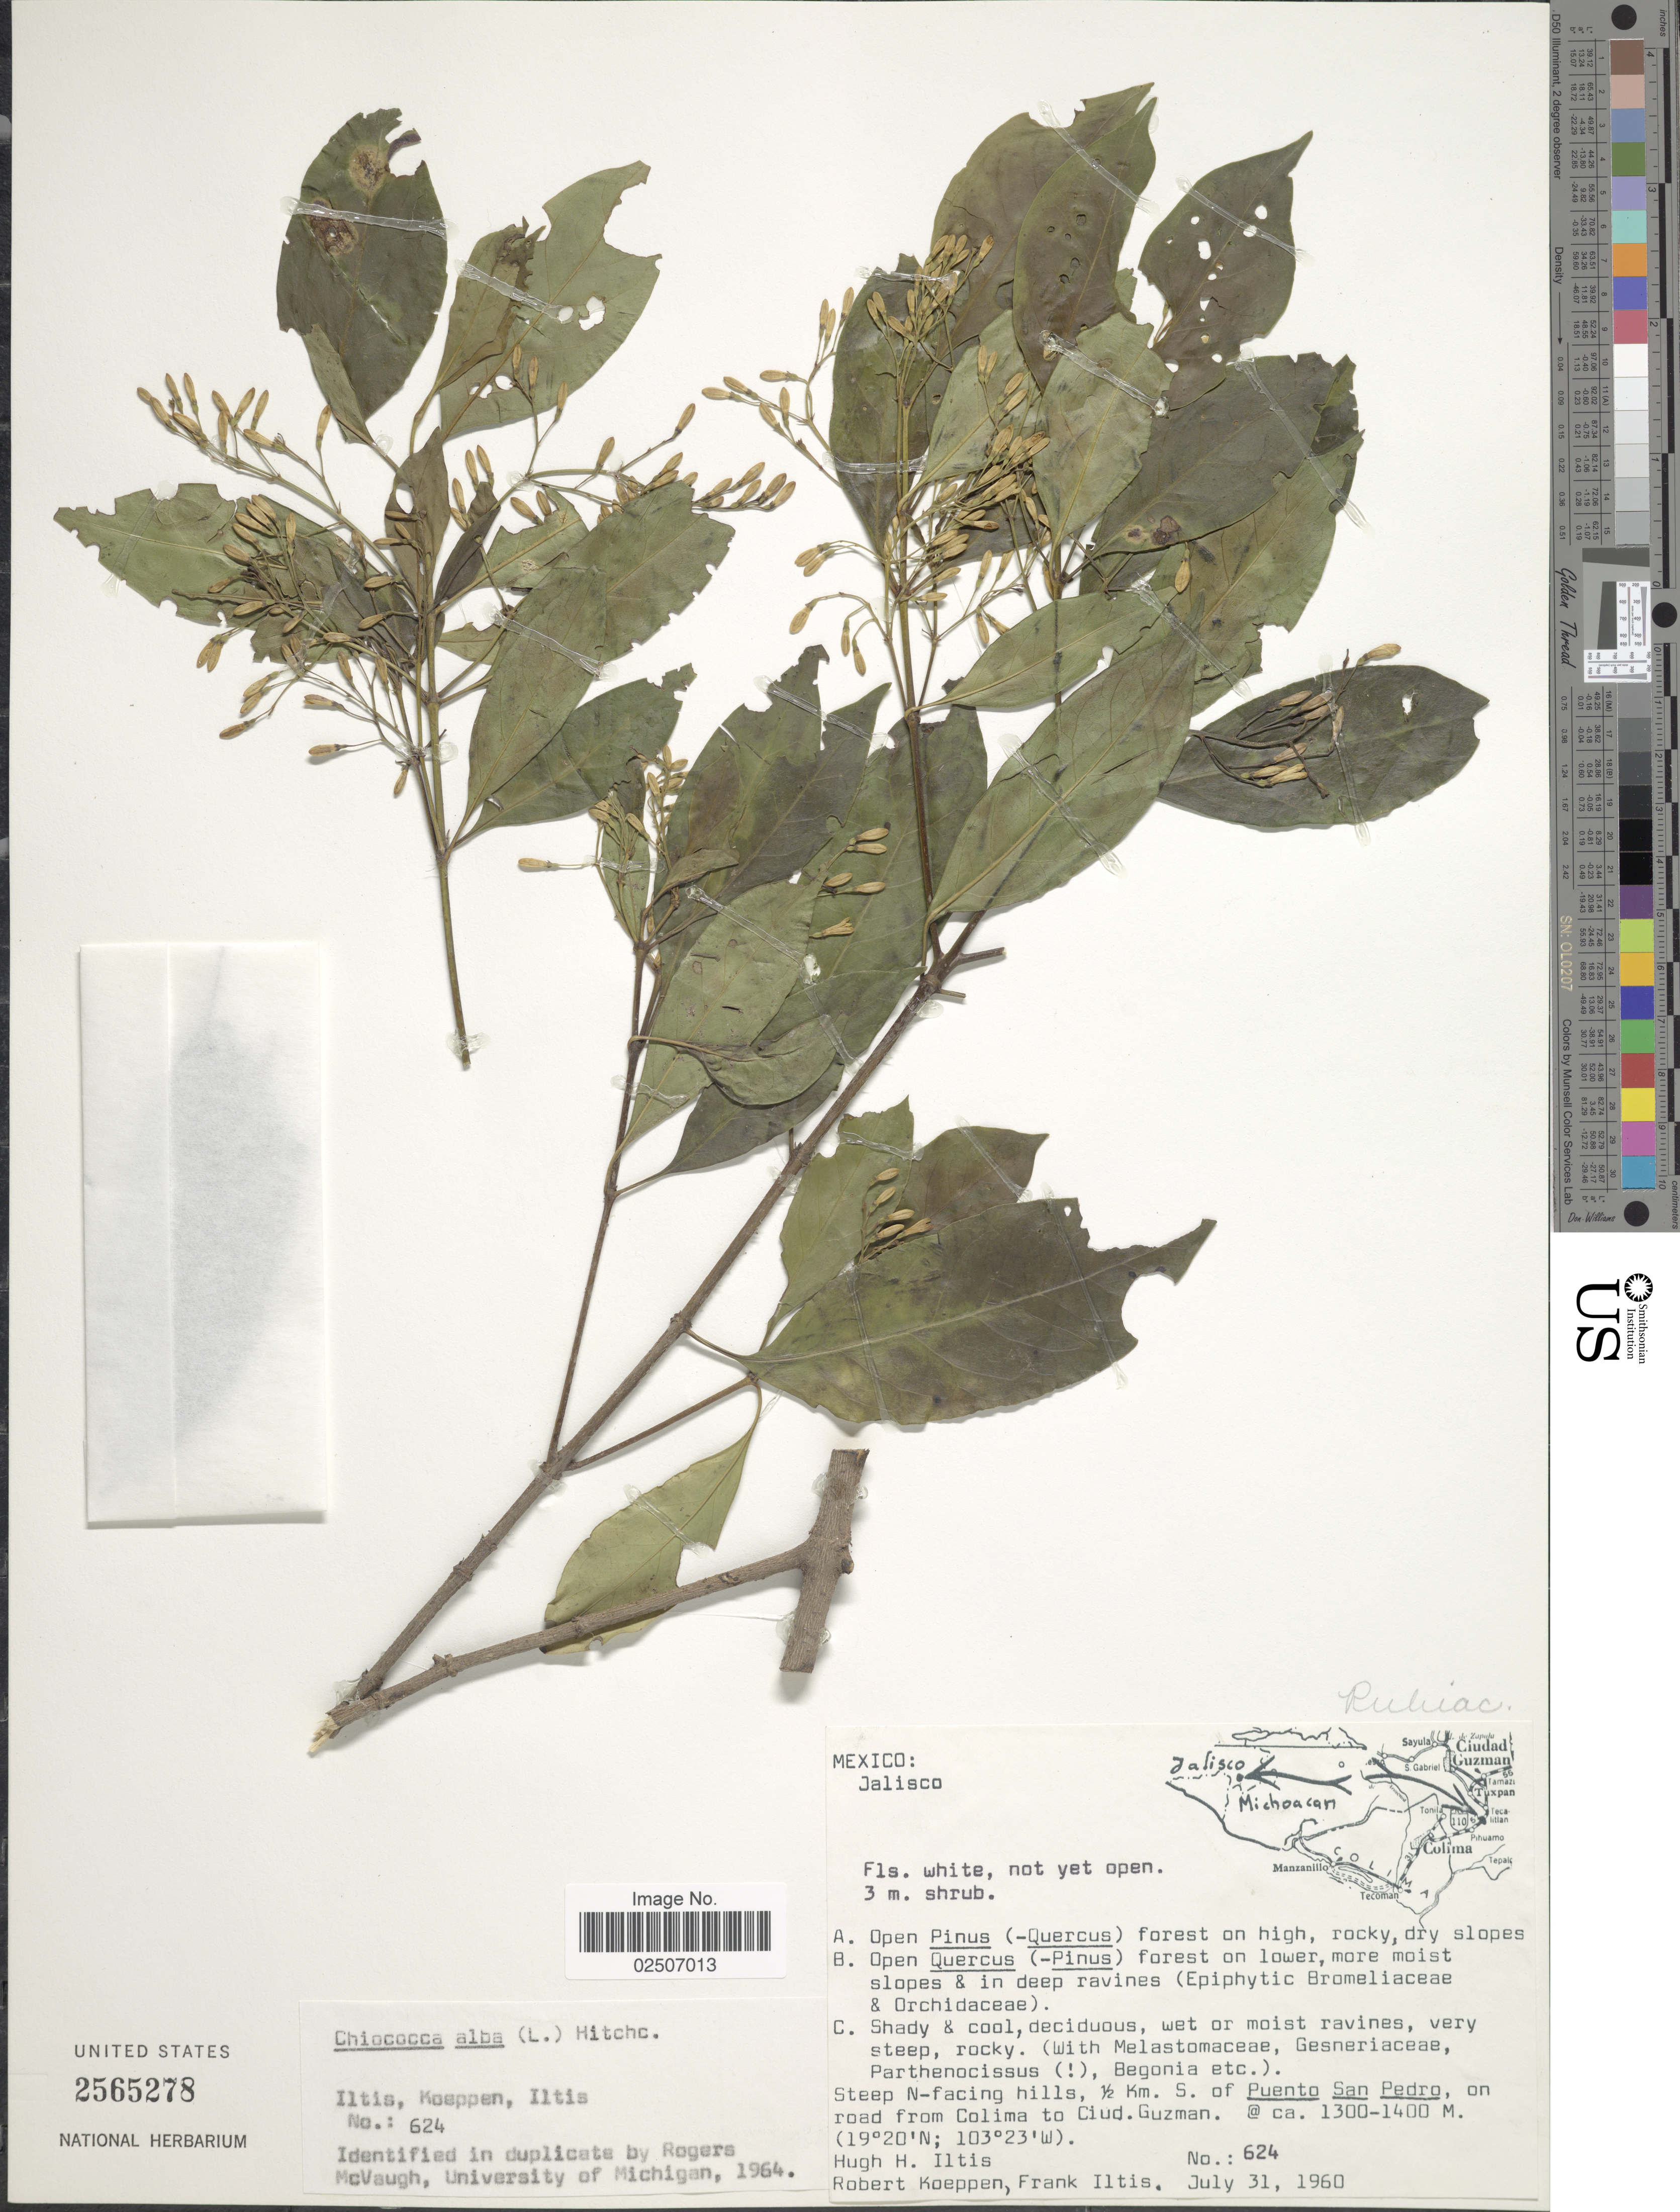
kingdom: Plantae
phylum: Tracheophyta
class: Magnoliopsida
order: Gentianales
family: Rubiaceae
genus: Chiococca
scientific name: Chiococca alba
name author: (L.) Hitchc.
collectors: H. Iltis, R. C. Koeppen & F. S. Iltis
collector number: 624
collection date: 1960-07-31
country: Mexico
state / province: Jalisco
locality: Steep N-facing hills, 1/2 km. S. of Puento San Pedro on road from Colima to Ciud. Guzman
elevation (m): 1300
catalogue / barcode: US 2565278